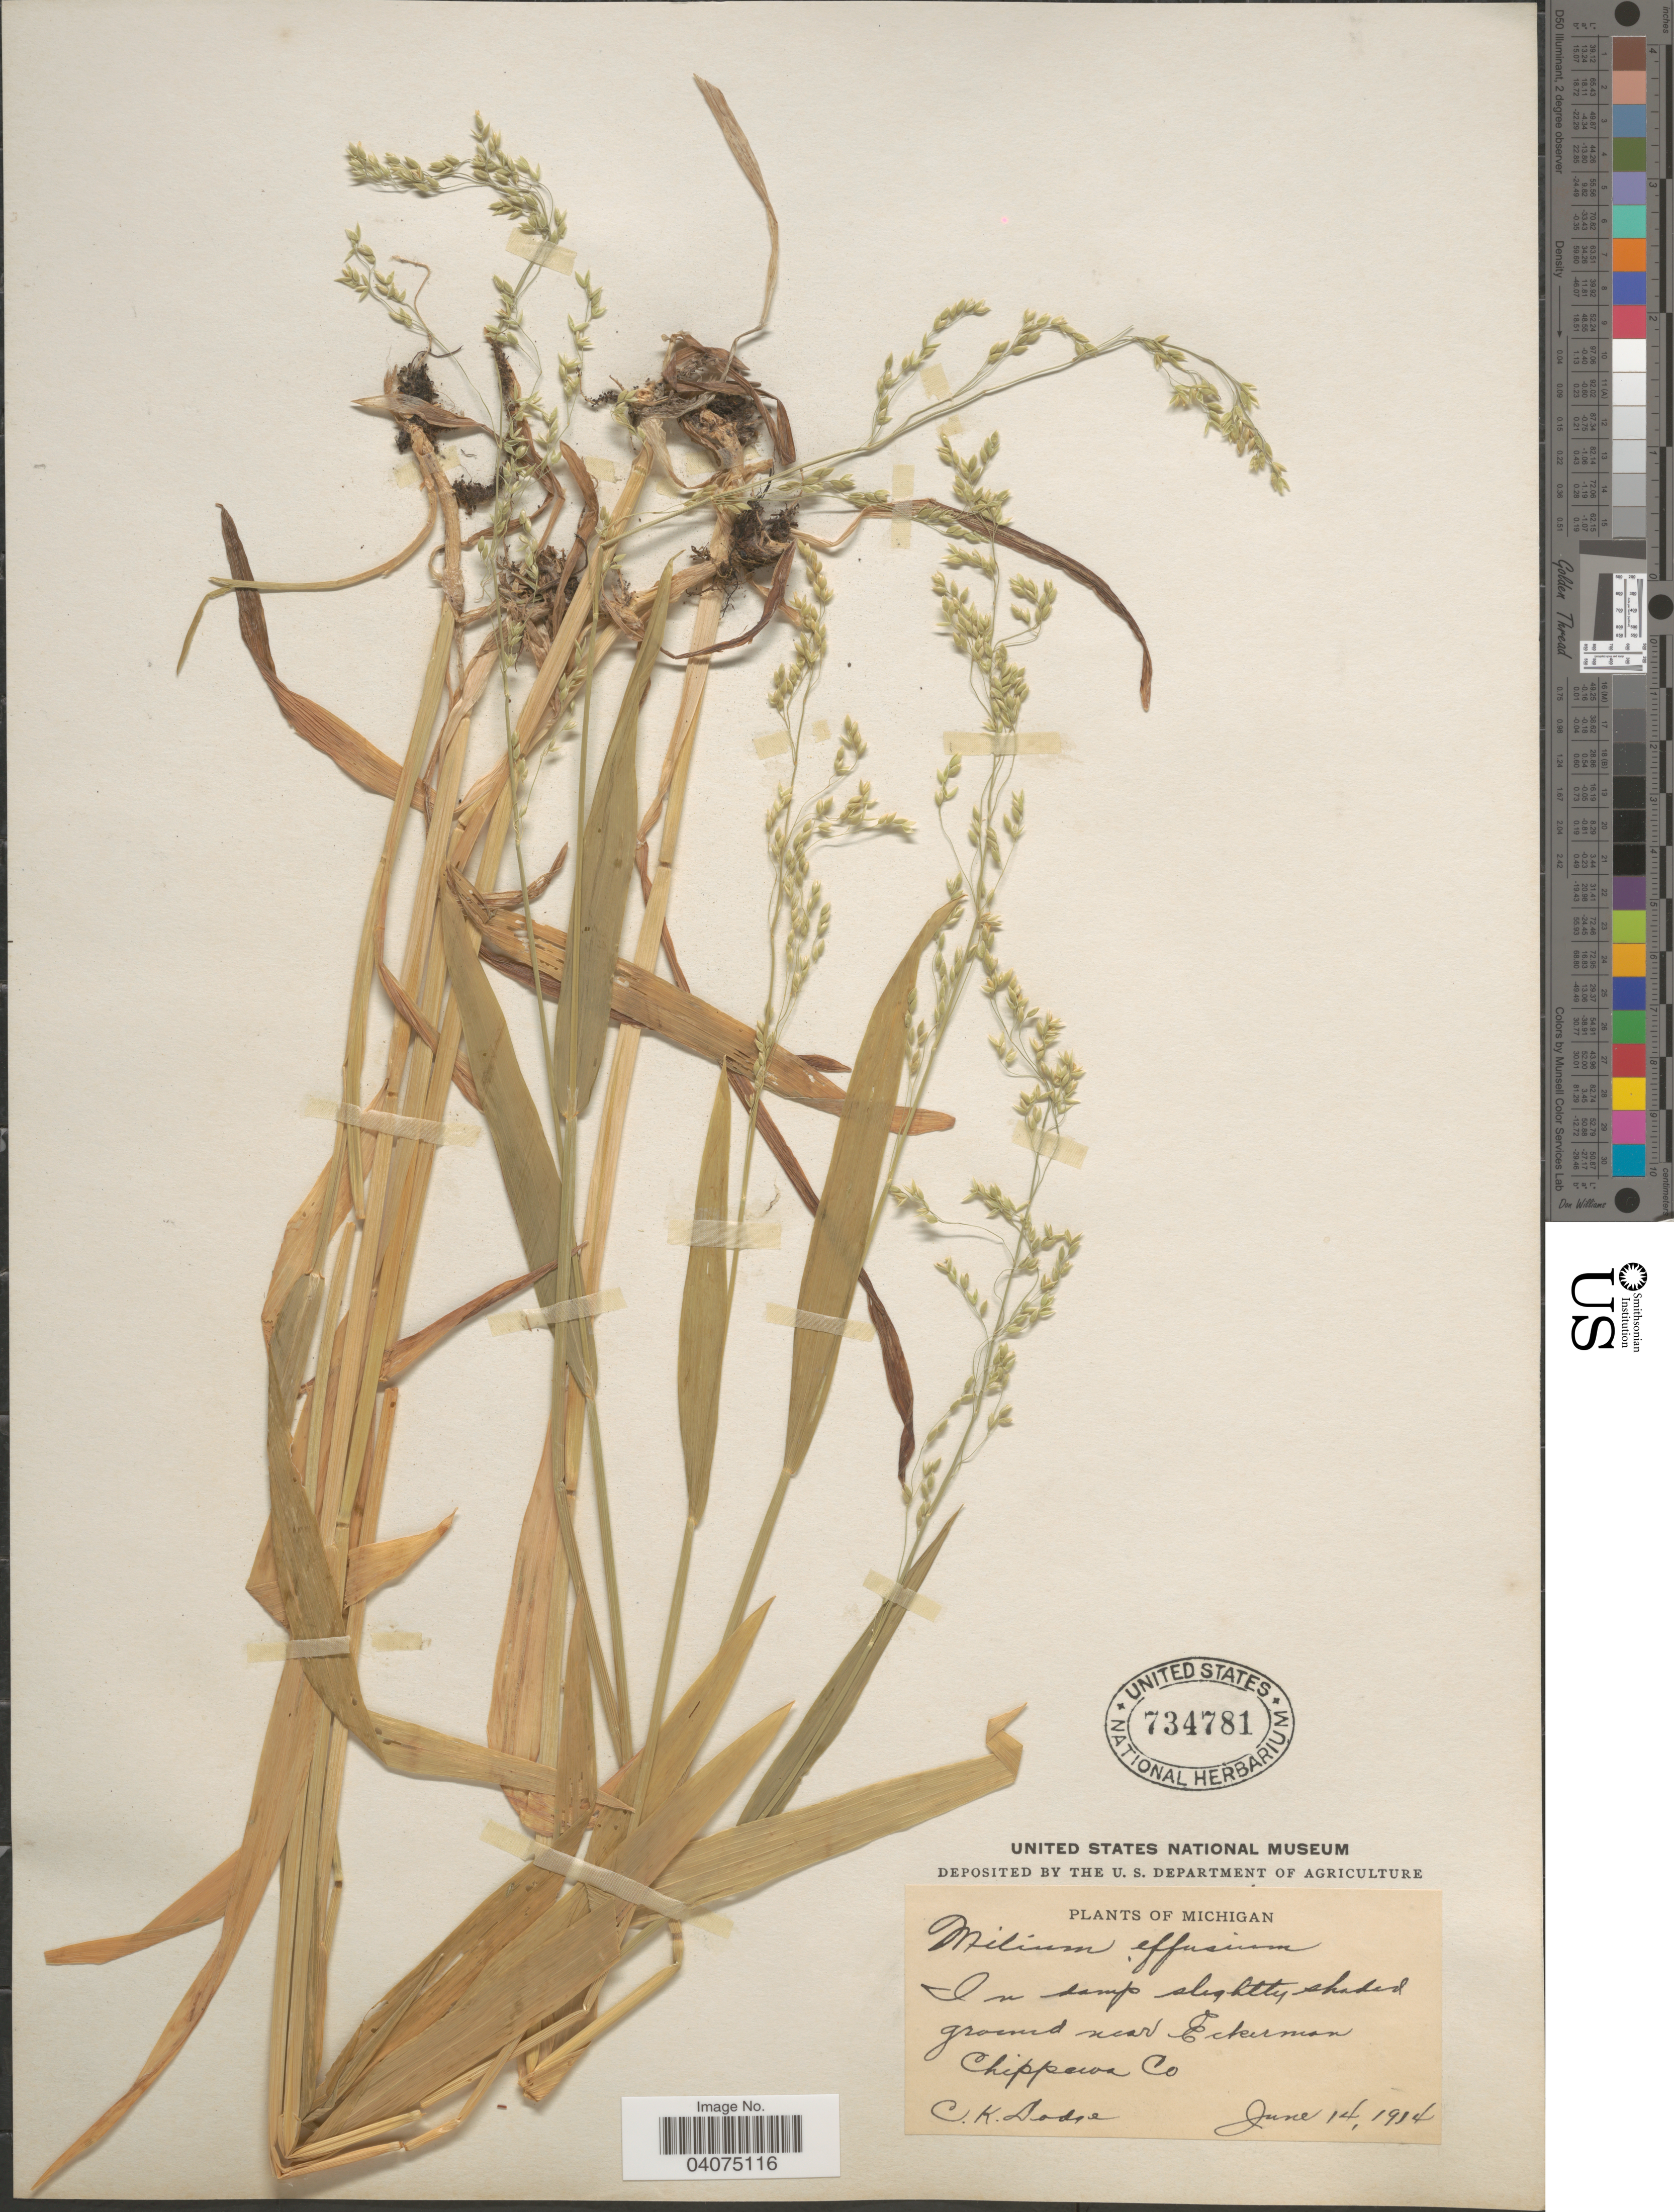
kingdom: Plantae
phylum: Tracheophyta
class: Liliopsida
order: Poales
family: Poaceae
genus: Milium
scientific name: Milium effusum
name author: L.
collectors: C. Dodge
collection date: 1914-06-14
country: United States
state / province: Michigan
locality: In damp slightly shaded ground near Eckerman Chippewa Co.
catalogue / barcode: US 734781